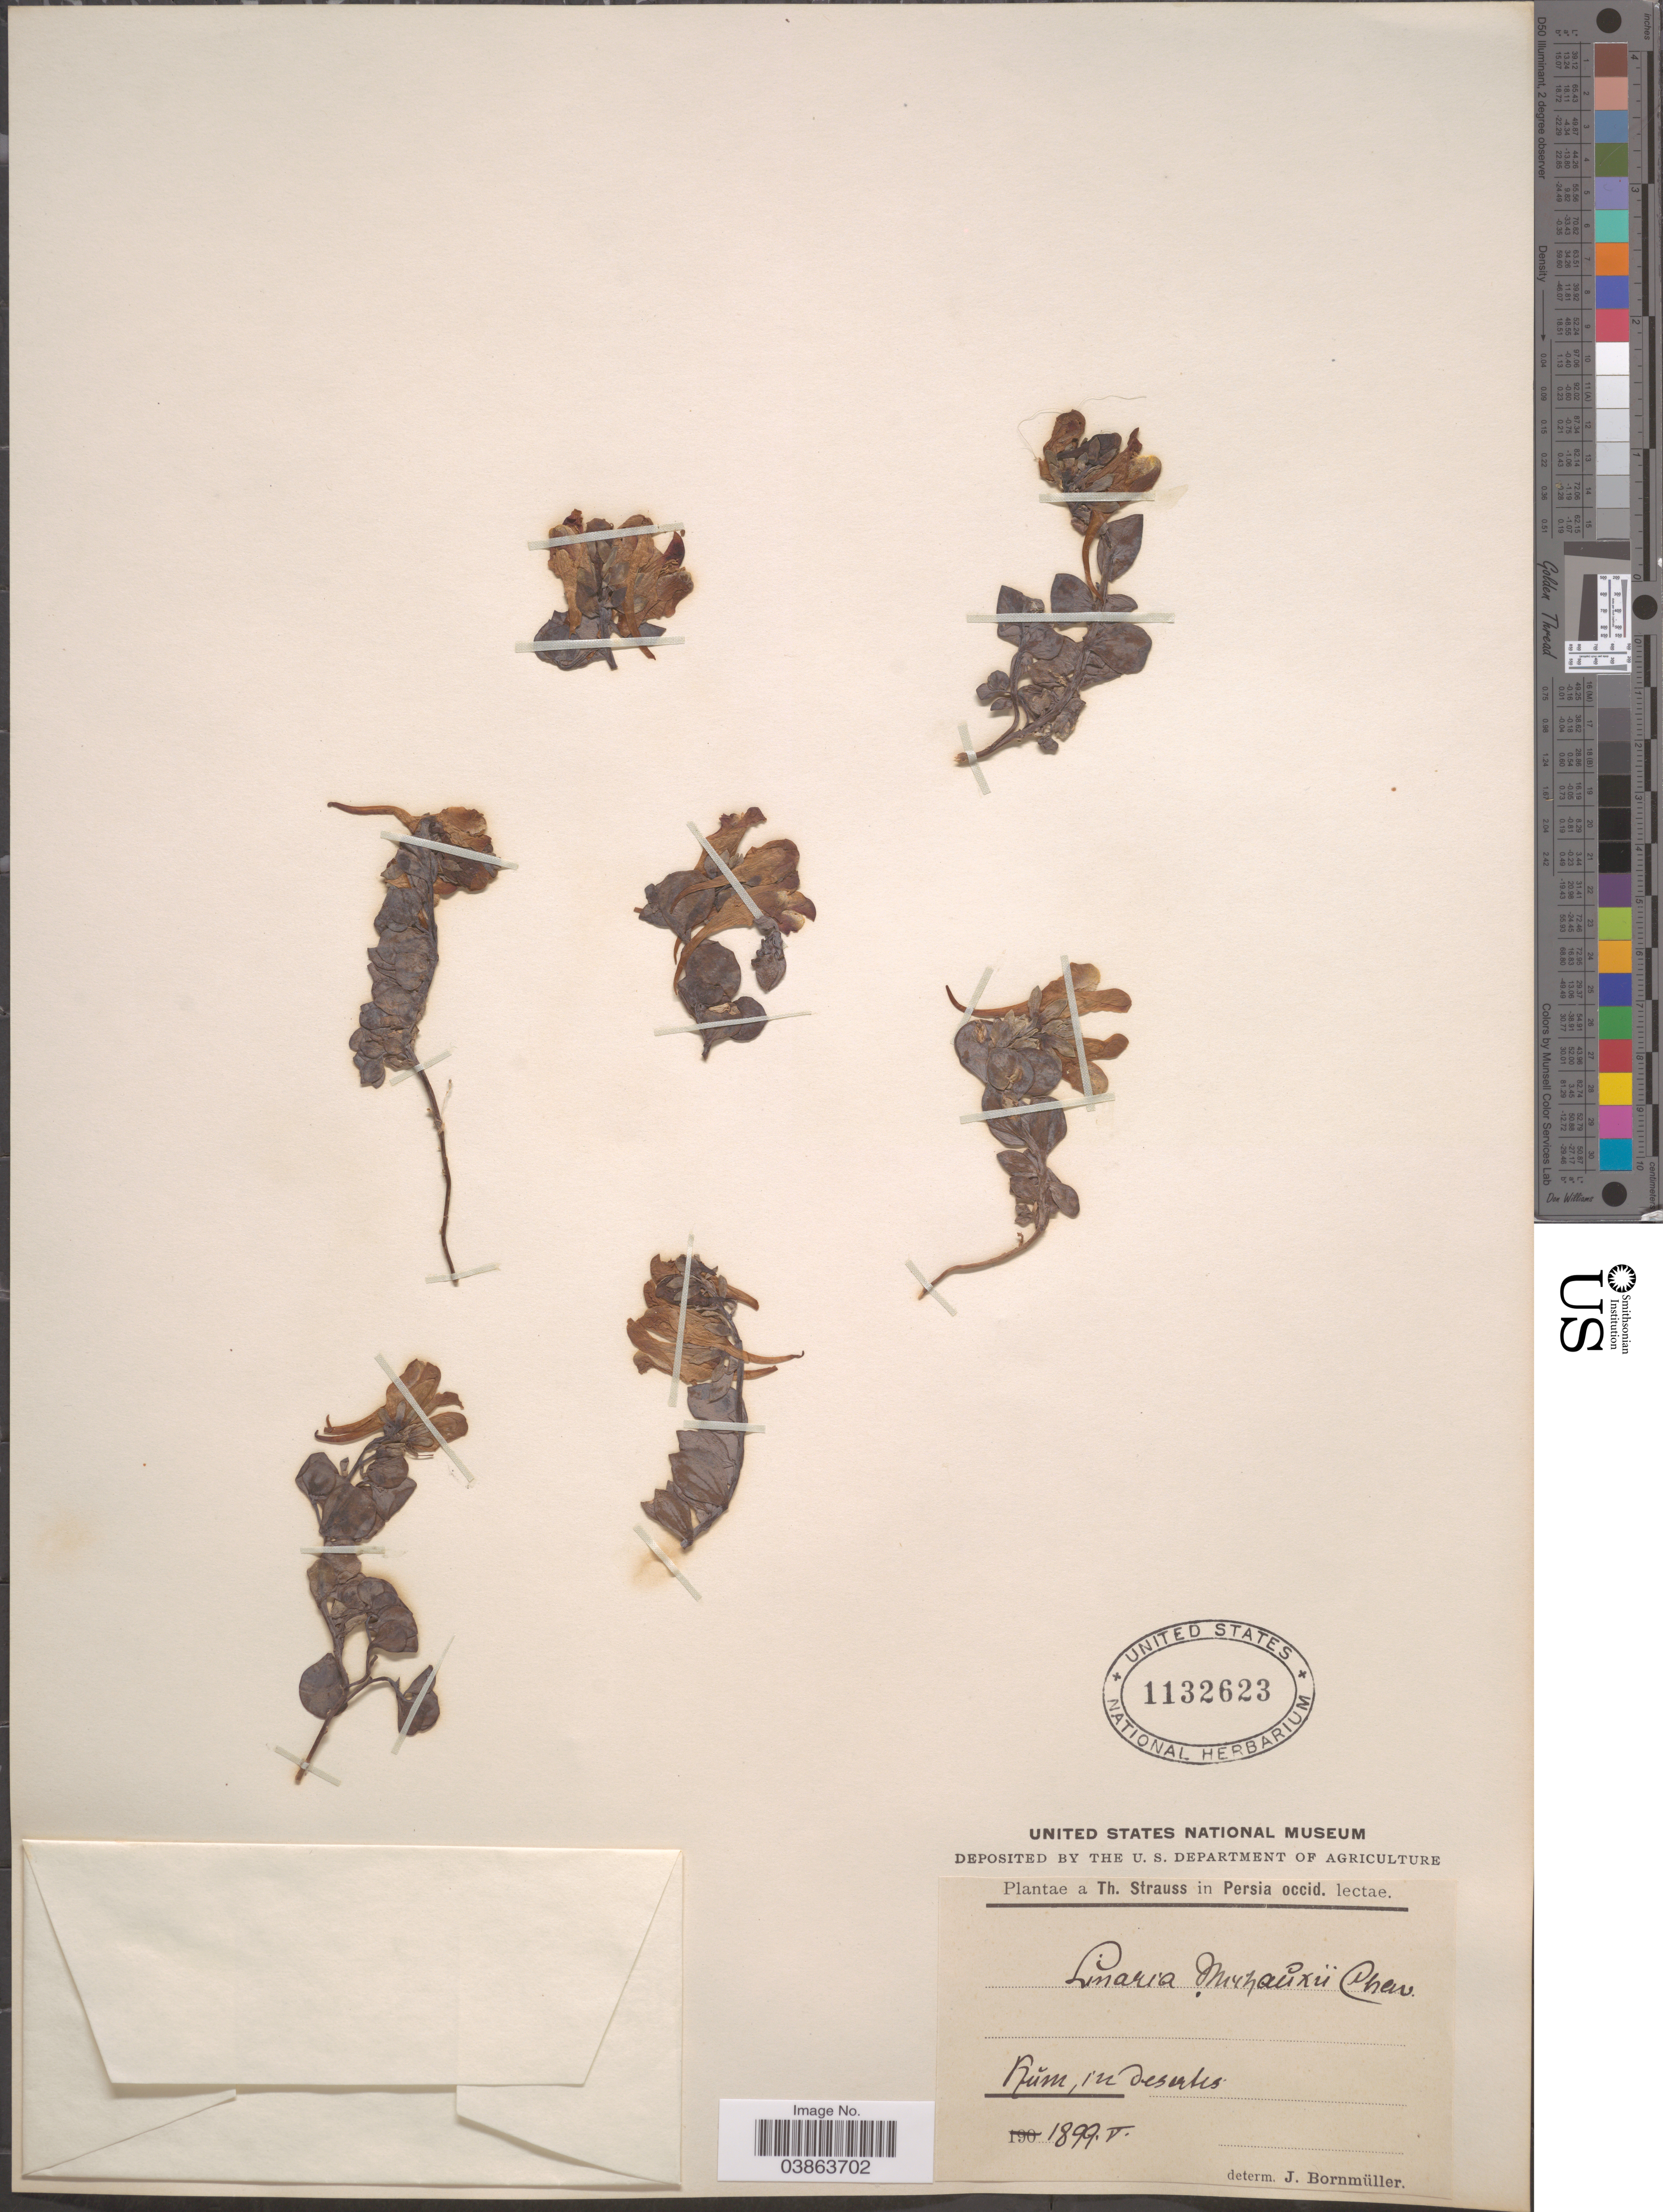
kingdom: Plantae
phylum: Tracheophyta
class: Magnoliopsida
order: Lamiales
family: Plantaginaceae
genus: Linaria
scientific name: Linaria michauxii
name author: Chav.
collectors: T. Strauss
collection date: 1899-05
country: Iran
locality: Persia occid. Kŭm, in desertis.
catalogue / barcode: US 1132623